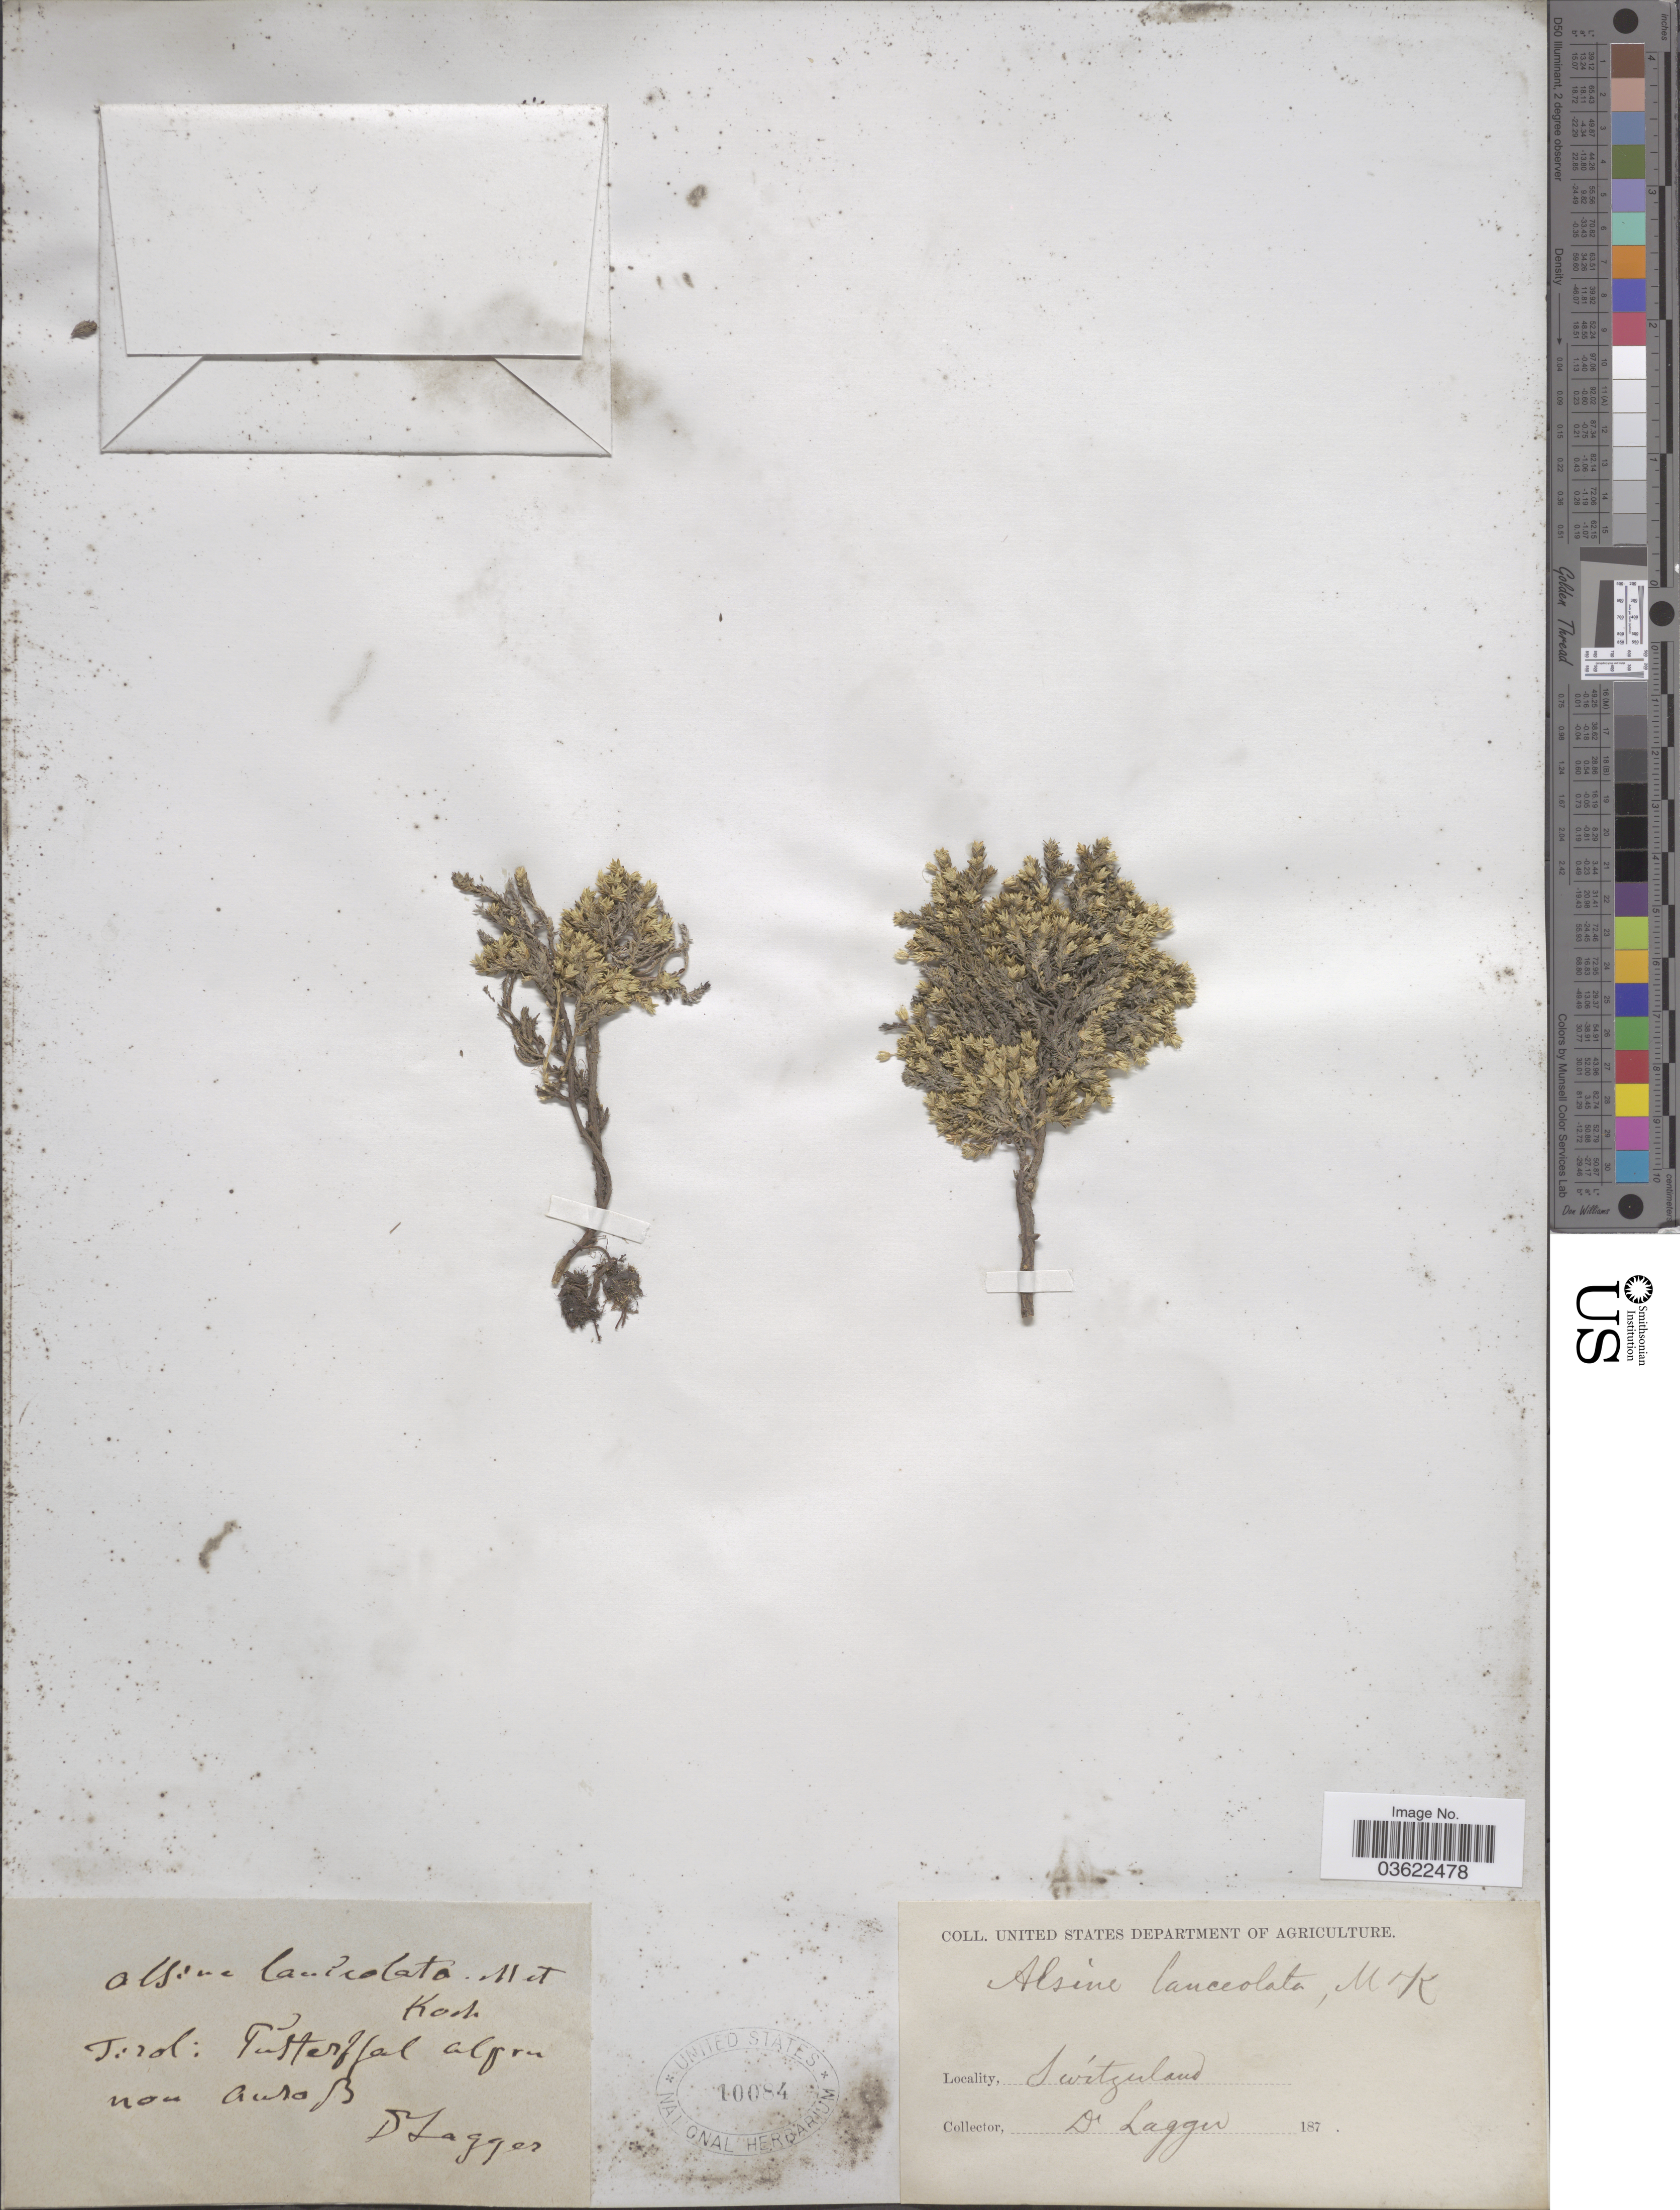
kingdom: Plantae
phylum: Tracheophyta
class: Magnoliopsida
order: Caryophyllales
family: Caryophyllaceae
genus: Facchinia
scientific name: Facchinia rupestris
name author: (Scop.) Dillenb. & Kadereit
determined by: Strong, Mark T., (BOT), Smithsonian Institution - National Museum of Natural History (UNITED STATES)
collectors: F. J. Lagger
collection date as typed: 187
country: Italy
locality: Tirol: Pustertal alpen non Aurab [interpreted].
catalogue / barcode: US 10084